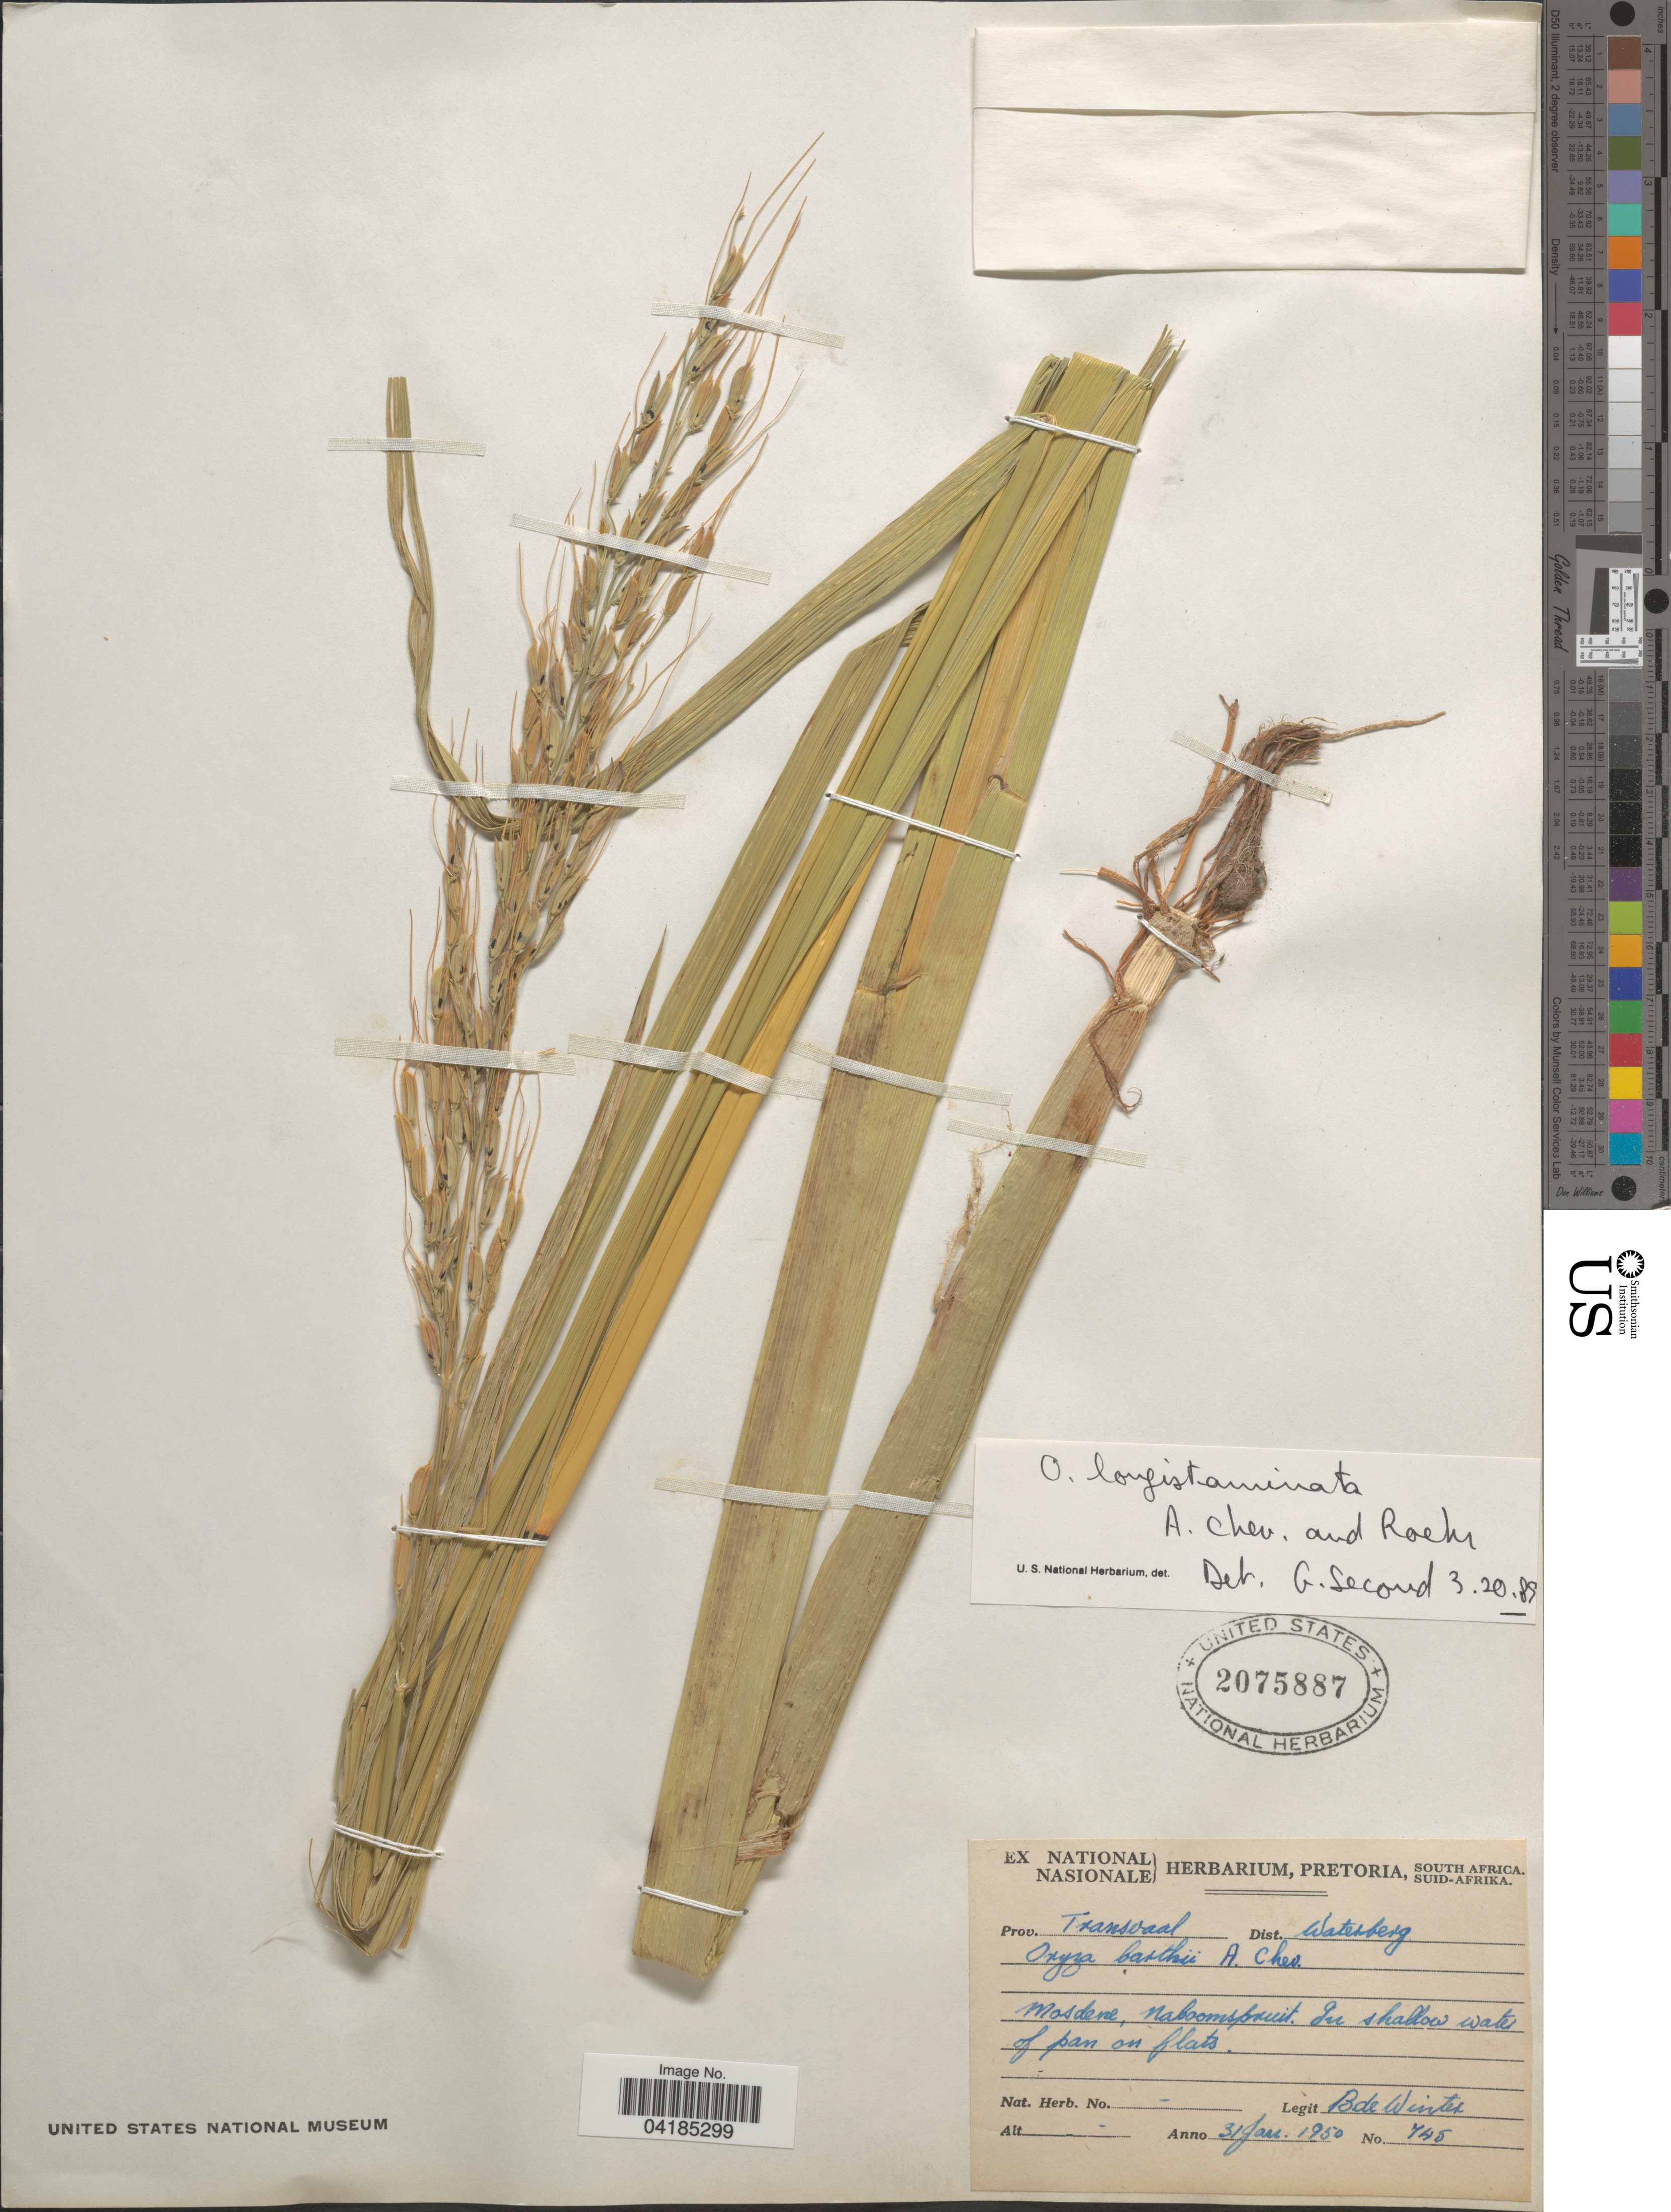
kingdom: Plantae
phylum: Tracheophyta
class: Liliopsida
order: Poales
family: Poaceae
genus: Oryza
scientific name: Oryza longistaminata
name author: A. Chev. & Roehr.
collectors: B. De Winter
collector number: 745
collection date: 1950-01-31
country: South Africa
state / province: Limpopo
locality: Prov. Transvaal. Dist. Waterberg. Mosdene, Naboomspruit.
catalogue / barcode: US 2075887